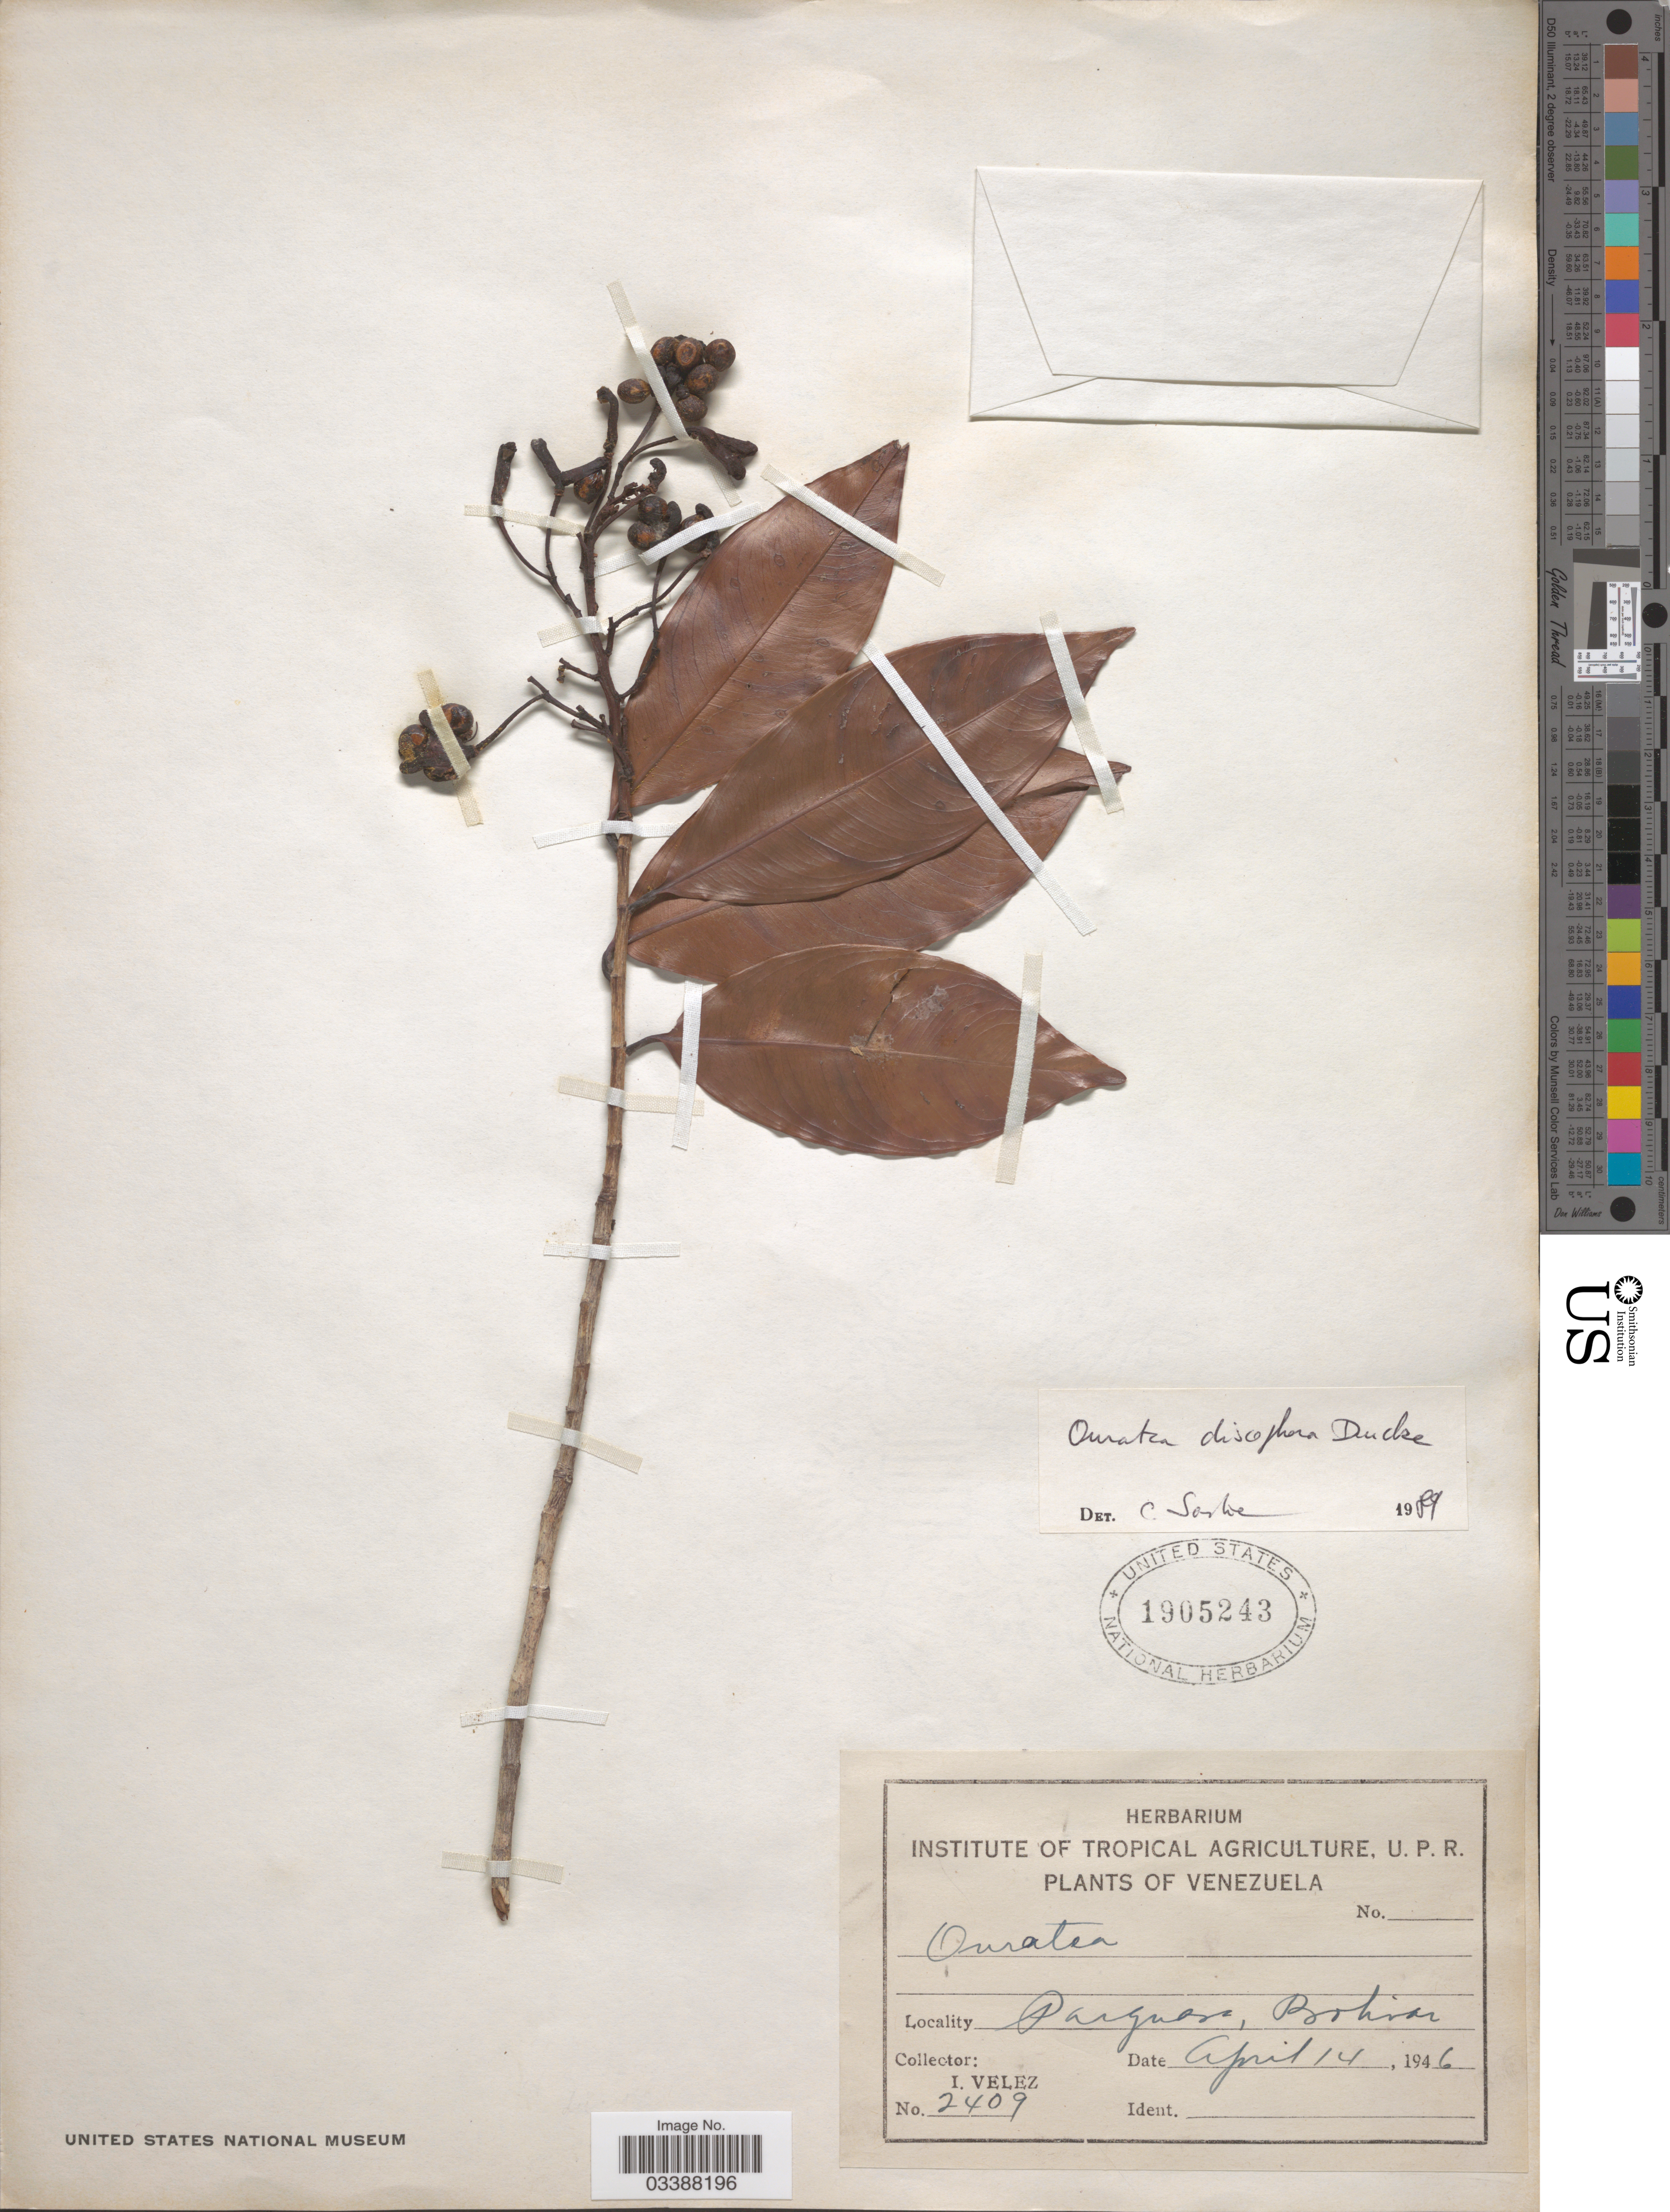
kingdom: Plantae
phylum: Tracheophyta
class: Magnoliopsida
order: Malpighiales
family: Ochnaceae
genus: Ouratea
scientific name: Ouratea discophora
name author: Ducke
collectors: I. Velez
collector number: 2409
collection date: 1946-04-14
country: Venezuela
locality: Parguasa, Bolivar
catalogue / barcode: US 1905243